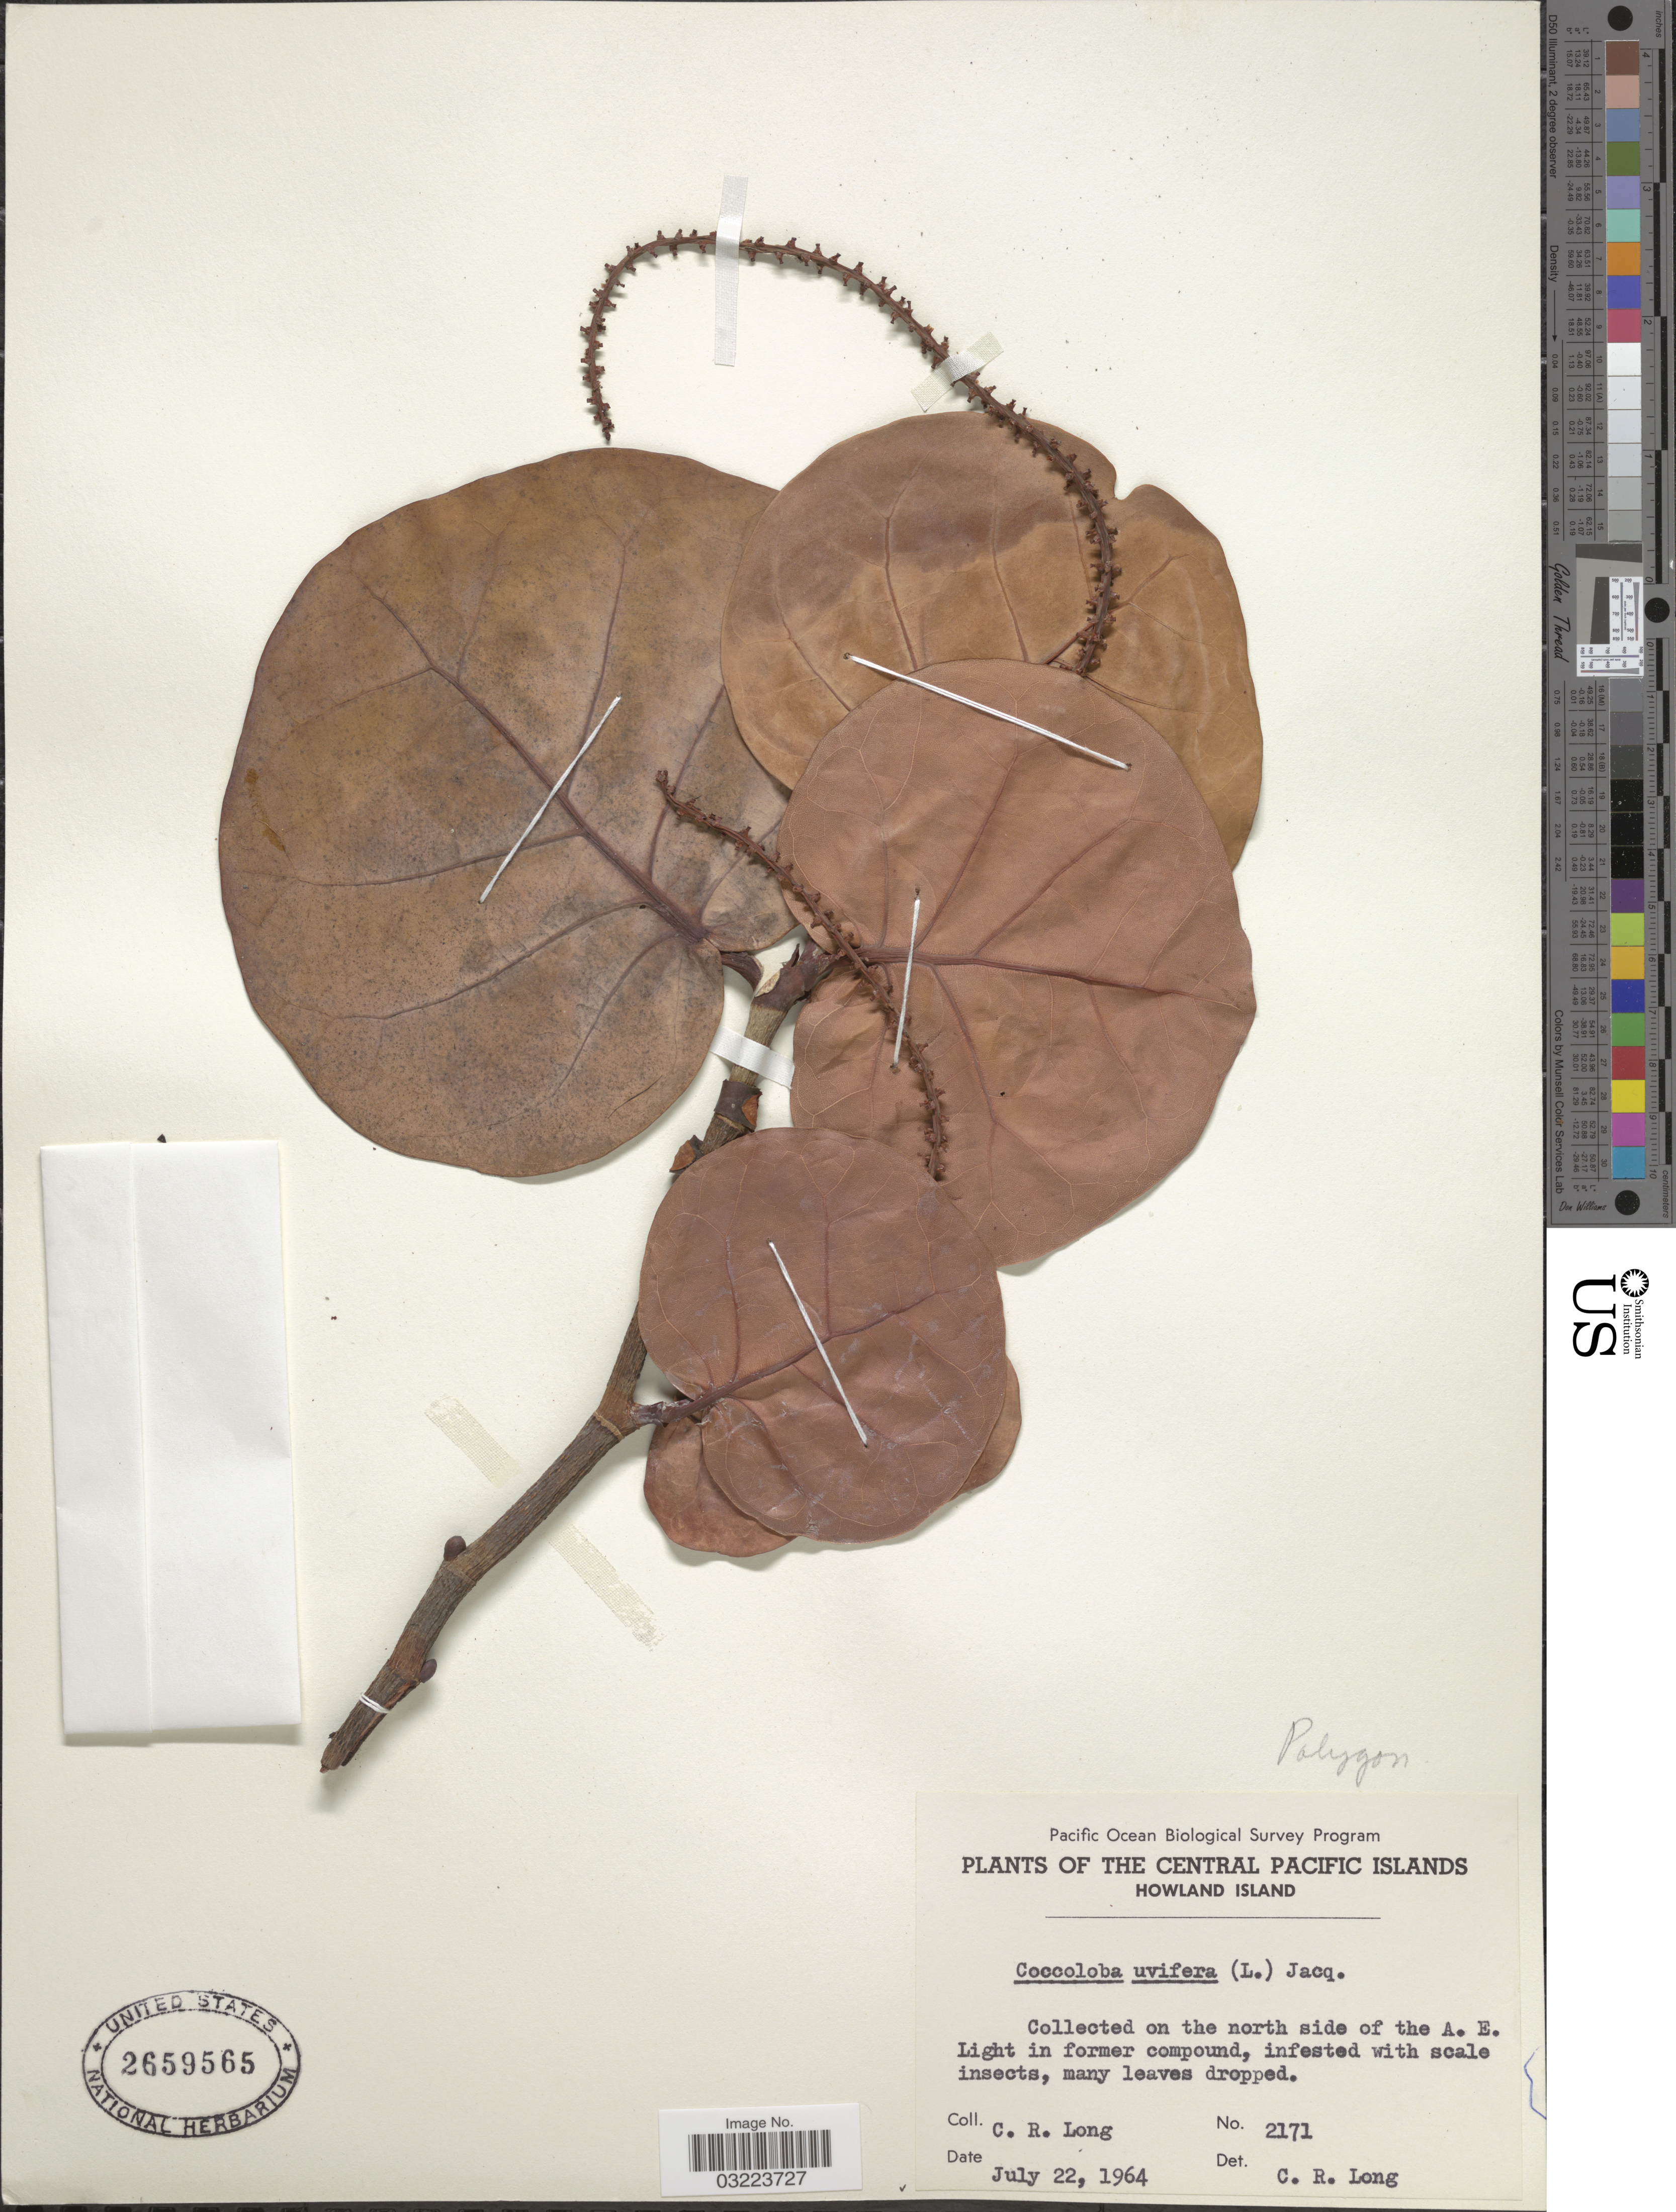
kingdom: Plantae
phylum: Tracheophyta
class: Magnoliopsida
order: Caryophyllales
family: Polygonaceae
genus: Coccoloba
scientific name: Coccoloba uvifera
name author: L.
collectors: C. R. Long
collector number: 2171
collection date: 1964-07-22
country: U.S. Administered Pacific Islands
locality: Central Pacific Islands. Howland Island. On the north side of the A. E.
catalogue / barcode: US 2659565